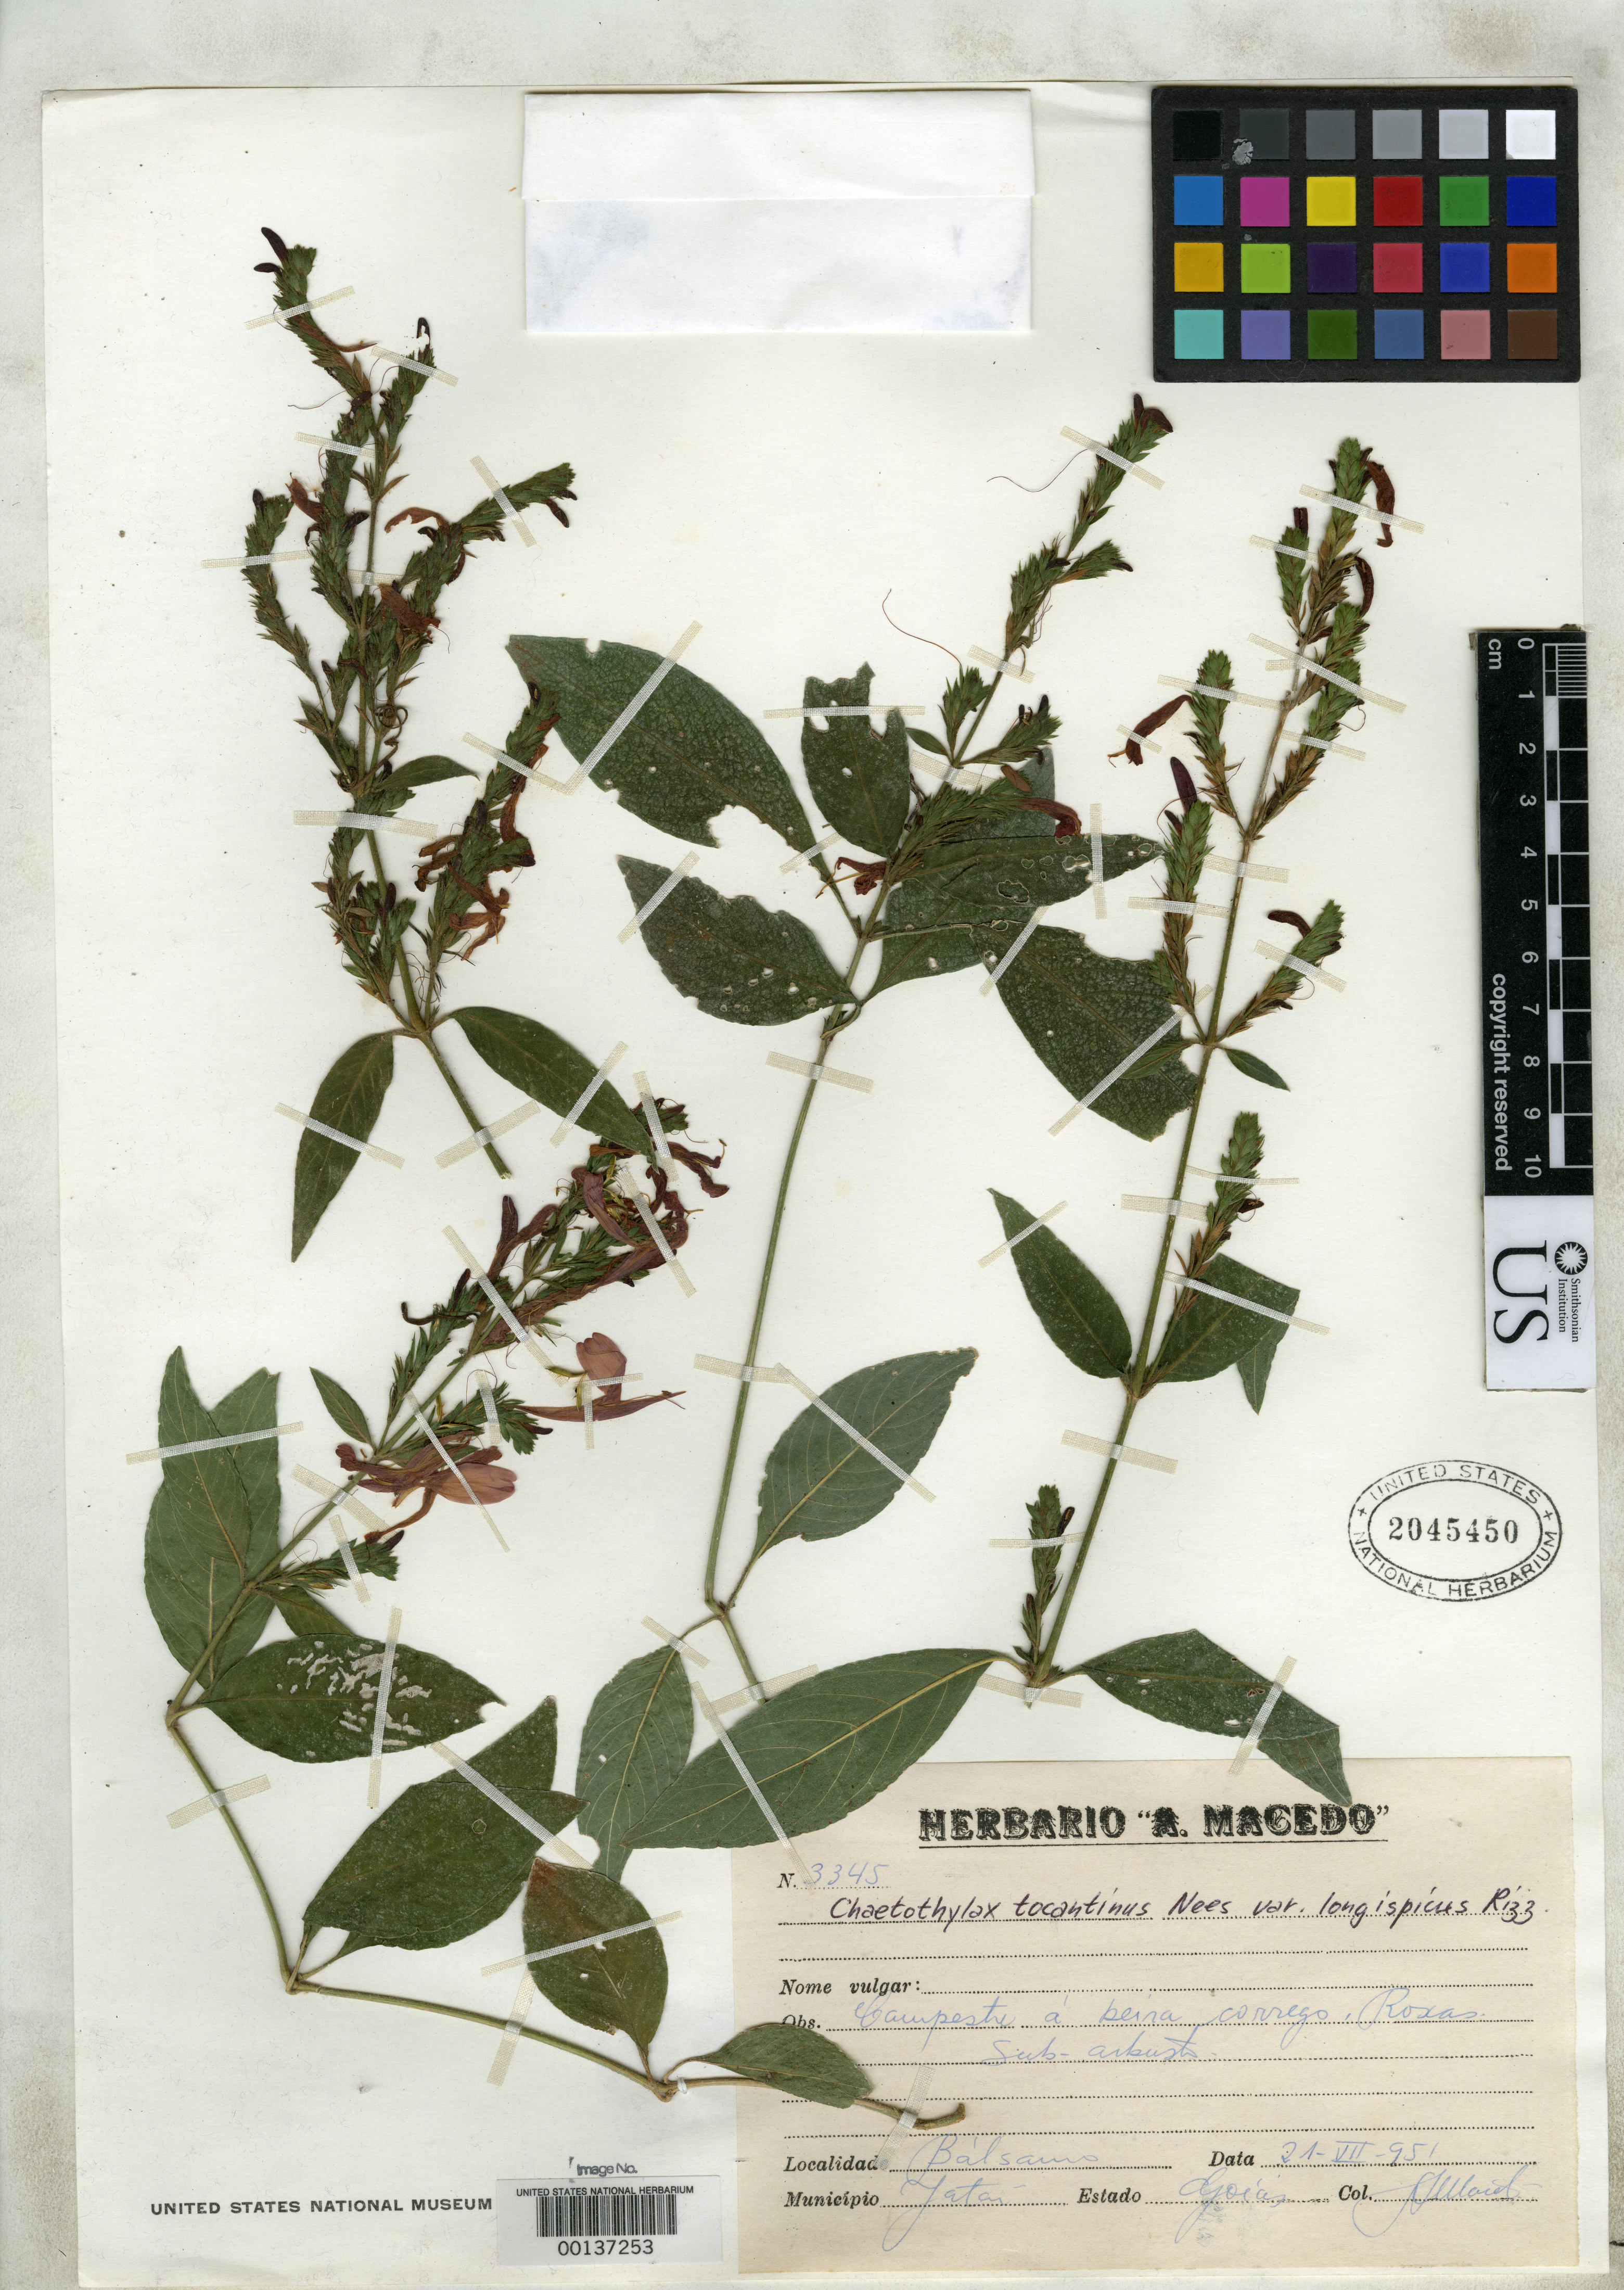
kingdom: Plantae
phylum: Tracheophyta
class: Magnoliopsida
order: Lamiales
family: Acanthaceae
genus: Chaetothylax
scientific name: Chaetothylax tocantinus var. longispicus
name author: Rizzini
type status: Isotype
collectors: A. Macedo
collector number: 3345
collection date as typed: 21 Jul 1951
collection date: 1951-07-21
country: Brazil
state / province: Goiás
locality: Basalmo, Jatai.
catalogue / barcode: US 2045450